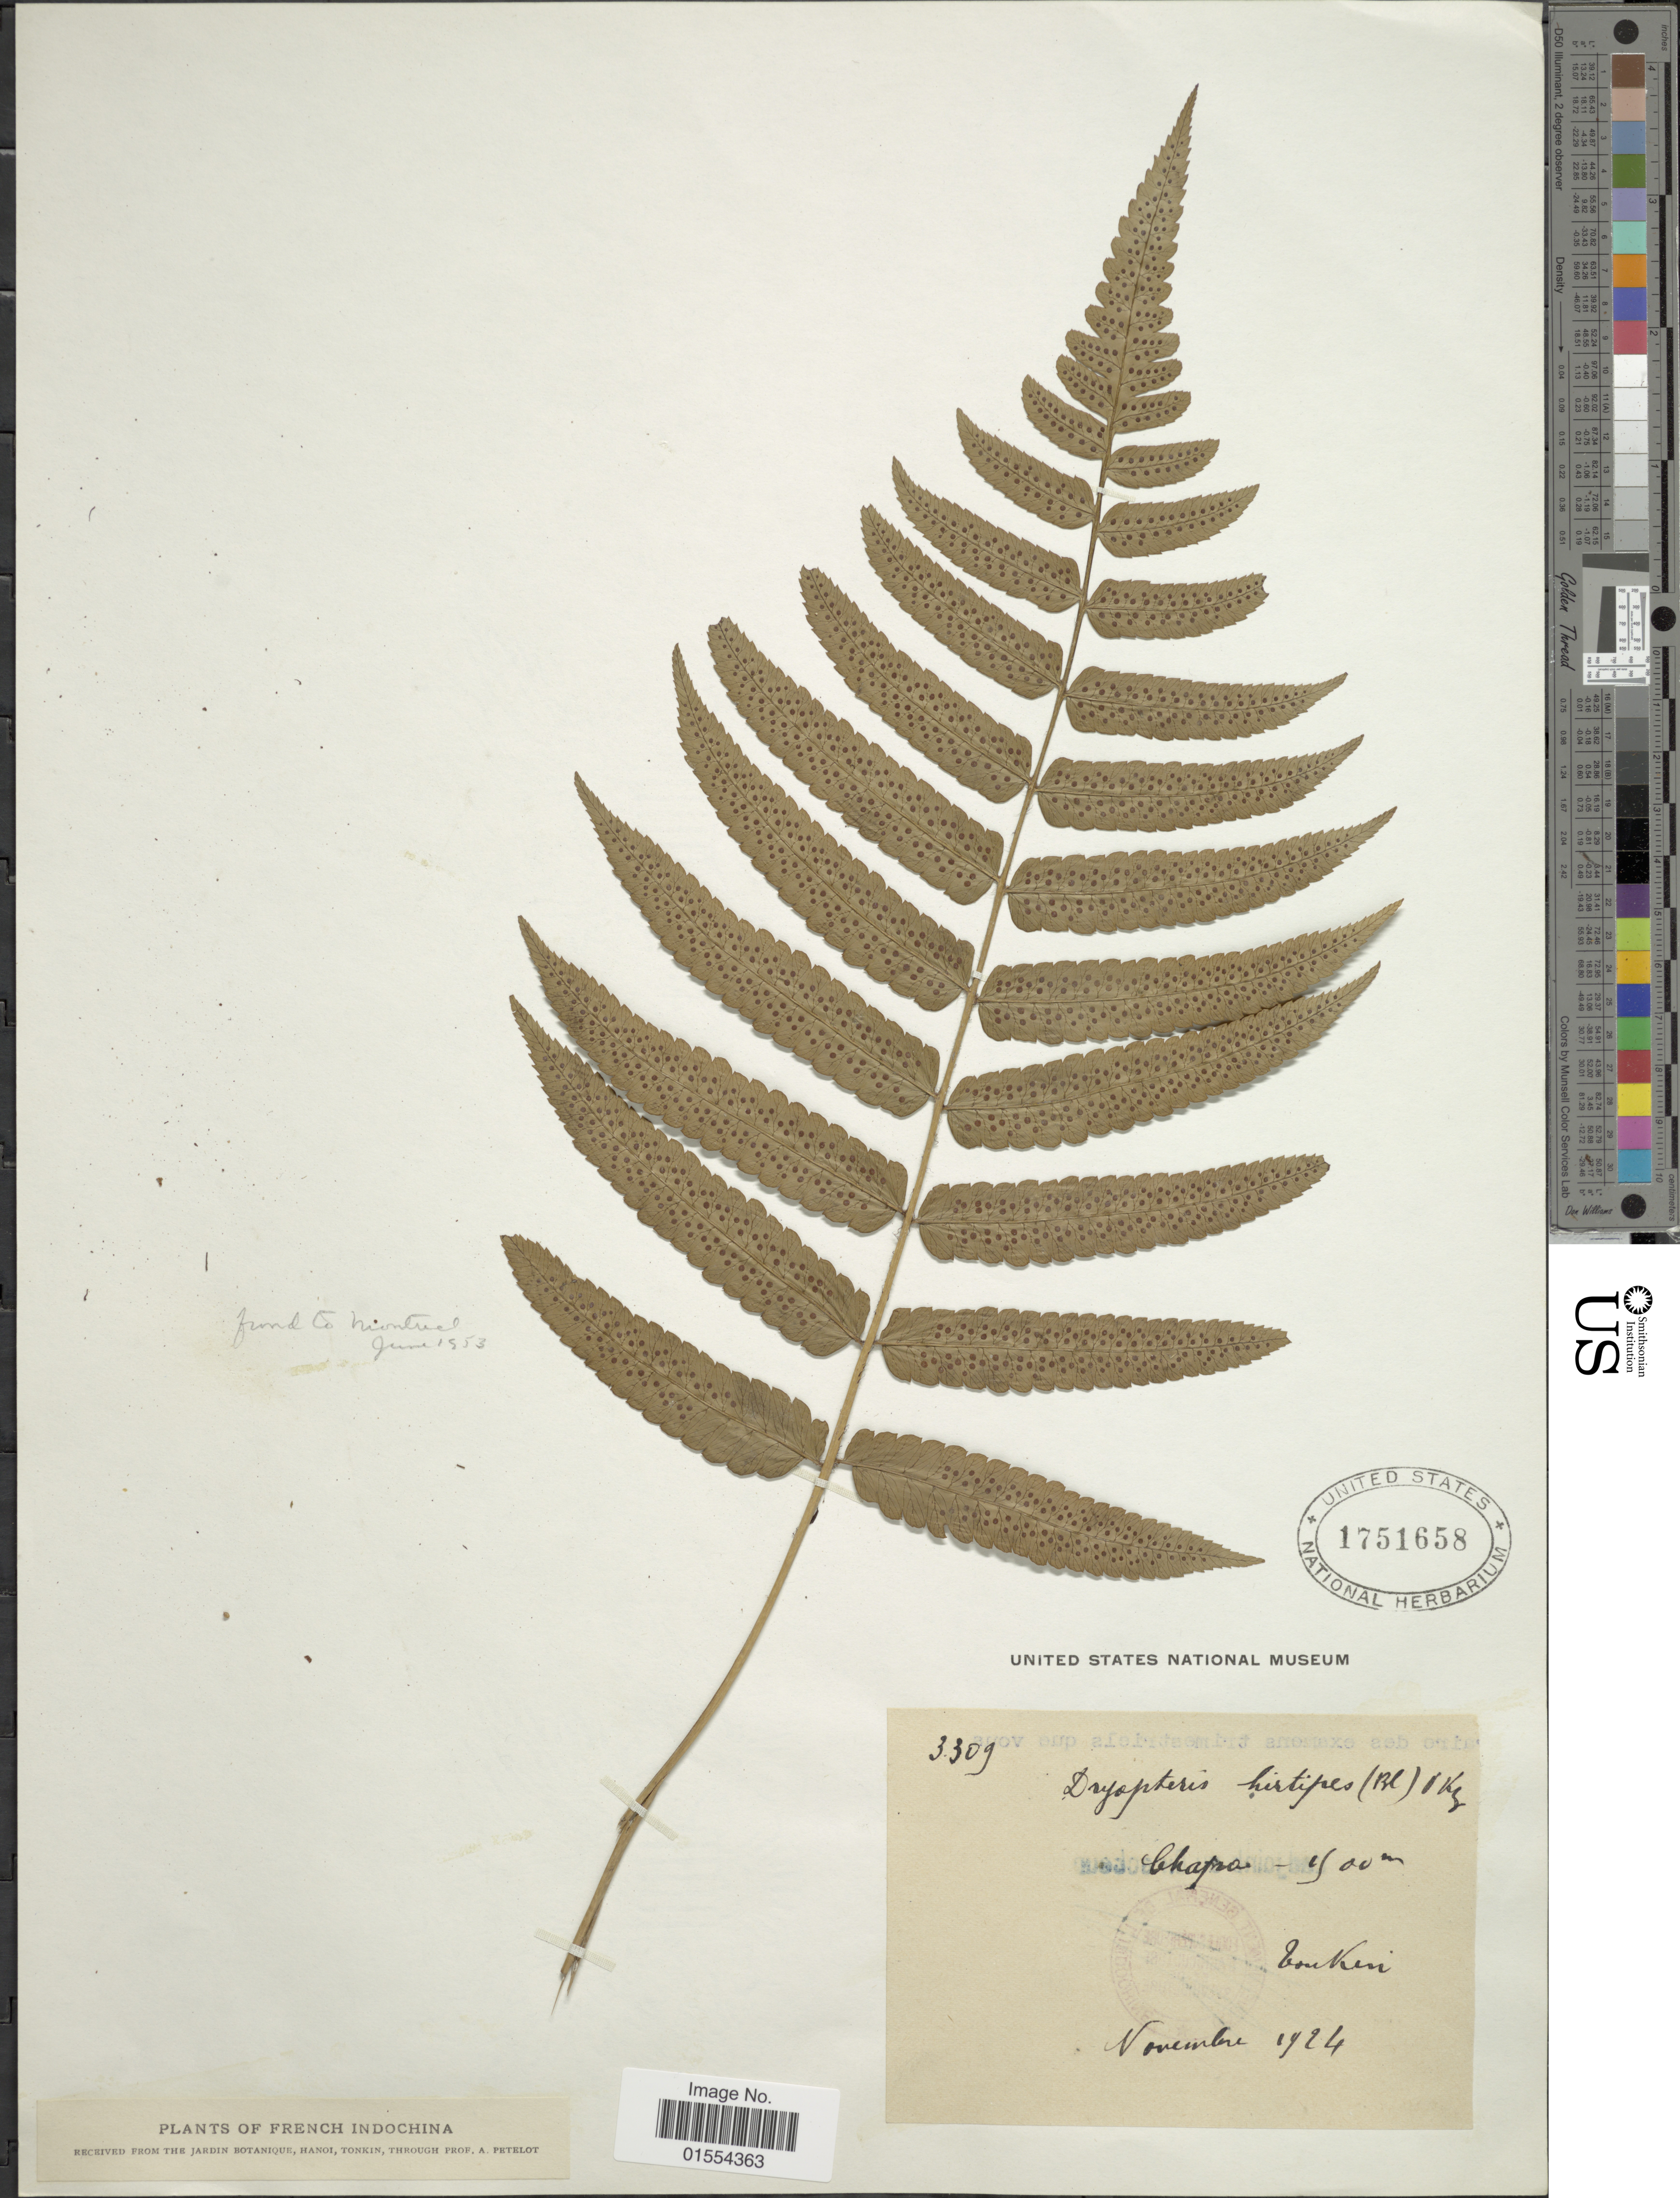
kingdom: Plantae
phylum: Tracheophyta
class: Polypodiopsida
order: Polypodiales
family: Dryopteridaceae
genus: Dryopteris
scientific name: Dryopteris hirtipes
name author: (Blume) Kuntze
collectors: A. Petelot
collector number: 3309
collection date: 1924-11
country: Vietnam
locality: Tonkin, Chapa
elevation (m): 1500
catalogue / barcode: US 1751658